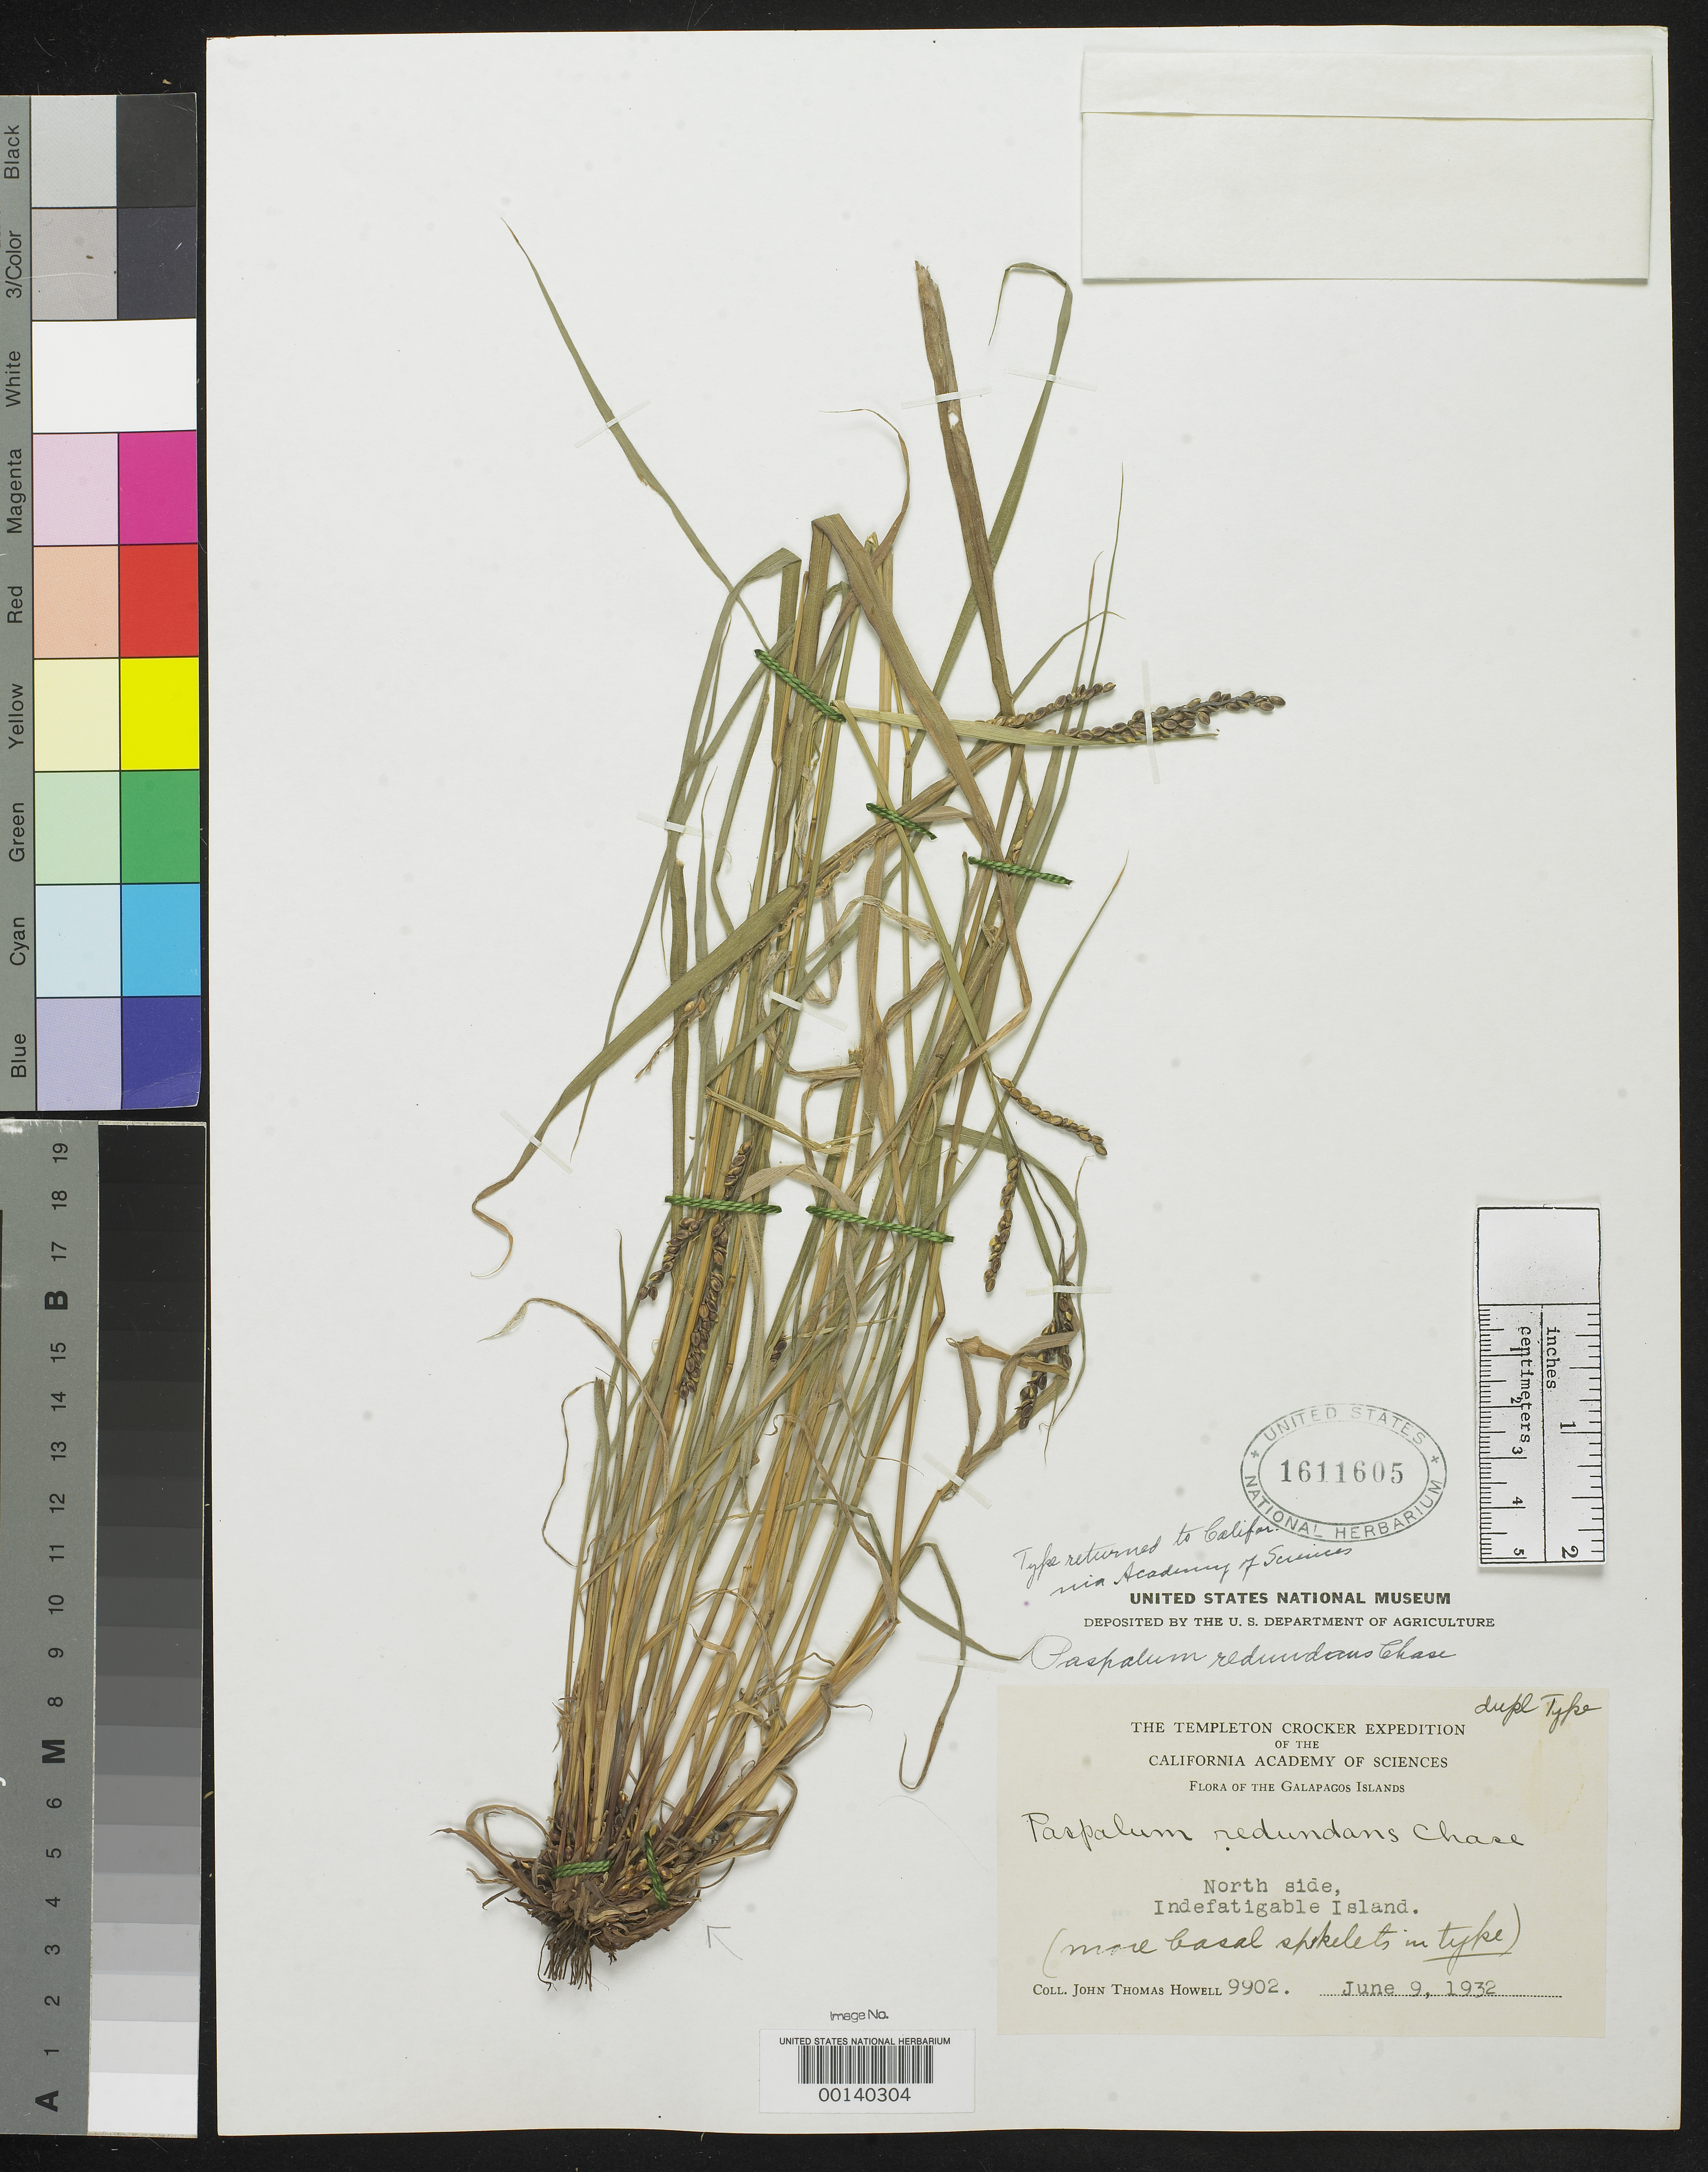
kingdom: Plantae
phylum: Tracheophyta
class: Liliopsida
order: Poales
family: Poaceae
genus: Paspalum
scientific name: Paspalum redundans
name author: Chase ex Hitchc.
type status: Isotype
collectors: J. T. Howell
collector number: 9902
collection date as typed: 09 Jun 1932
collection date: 1932-06-09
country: Ecuador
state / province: Colón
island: Santa Cruz [Indefatigable, Chaves]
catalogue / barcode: US 1611605